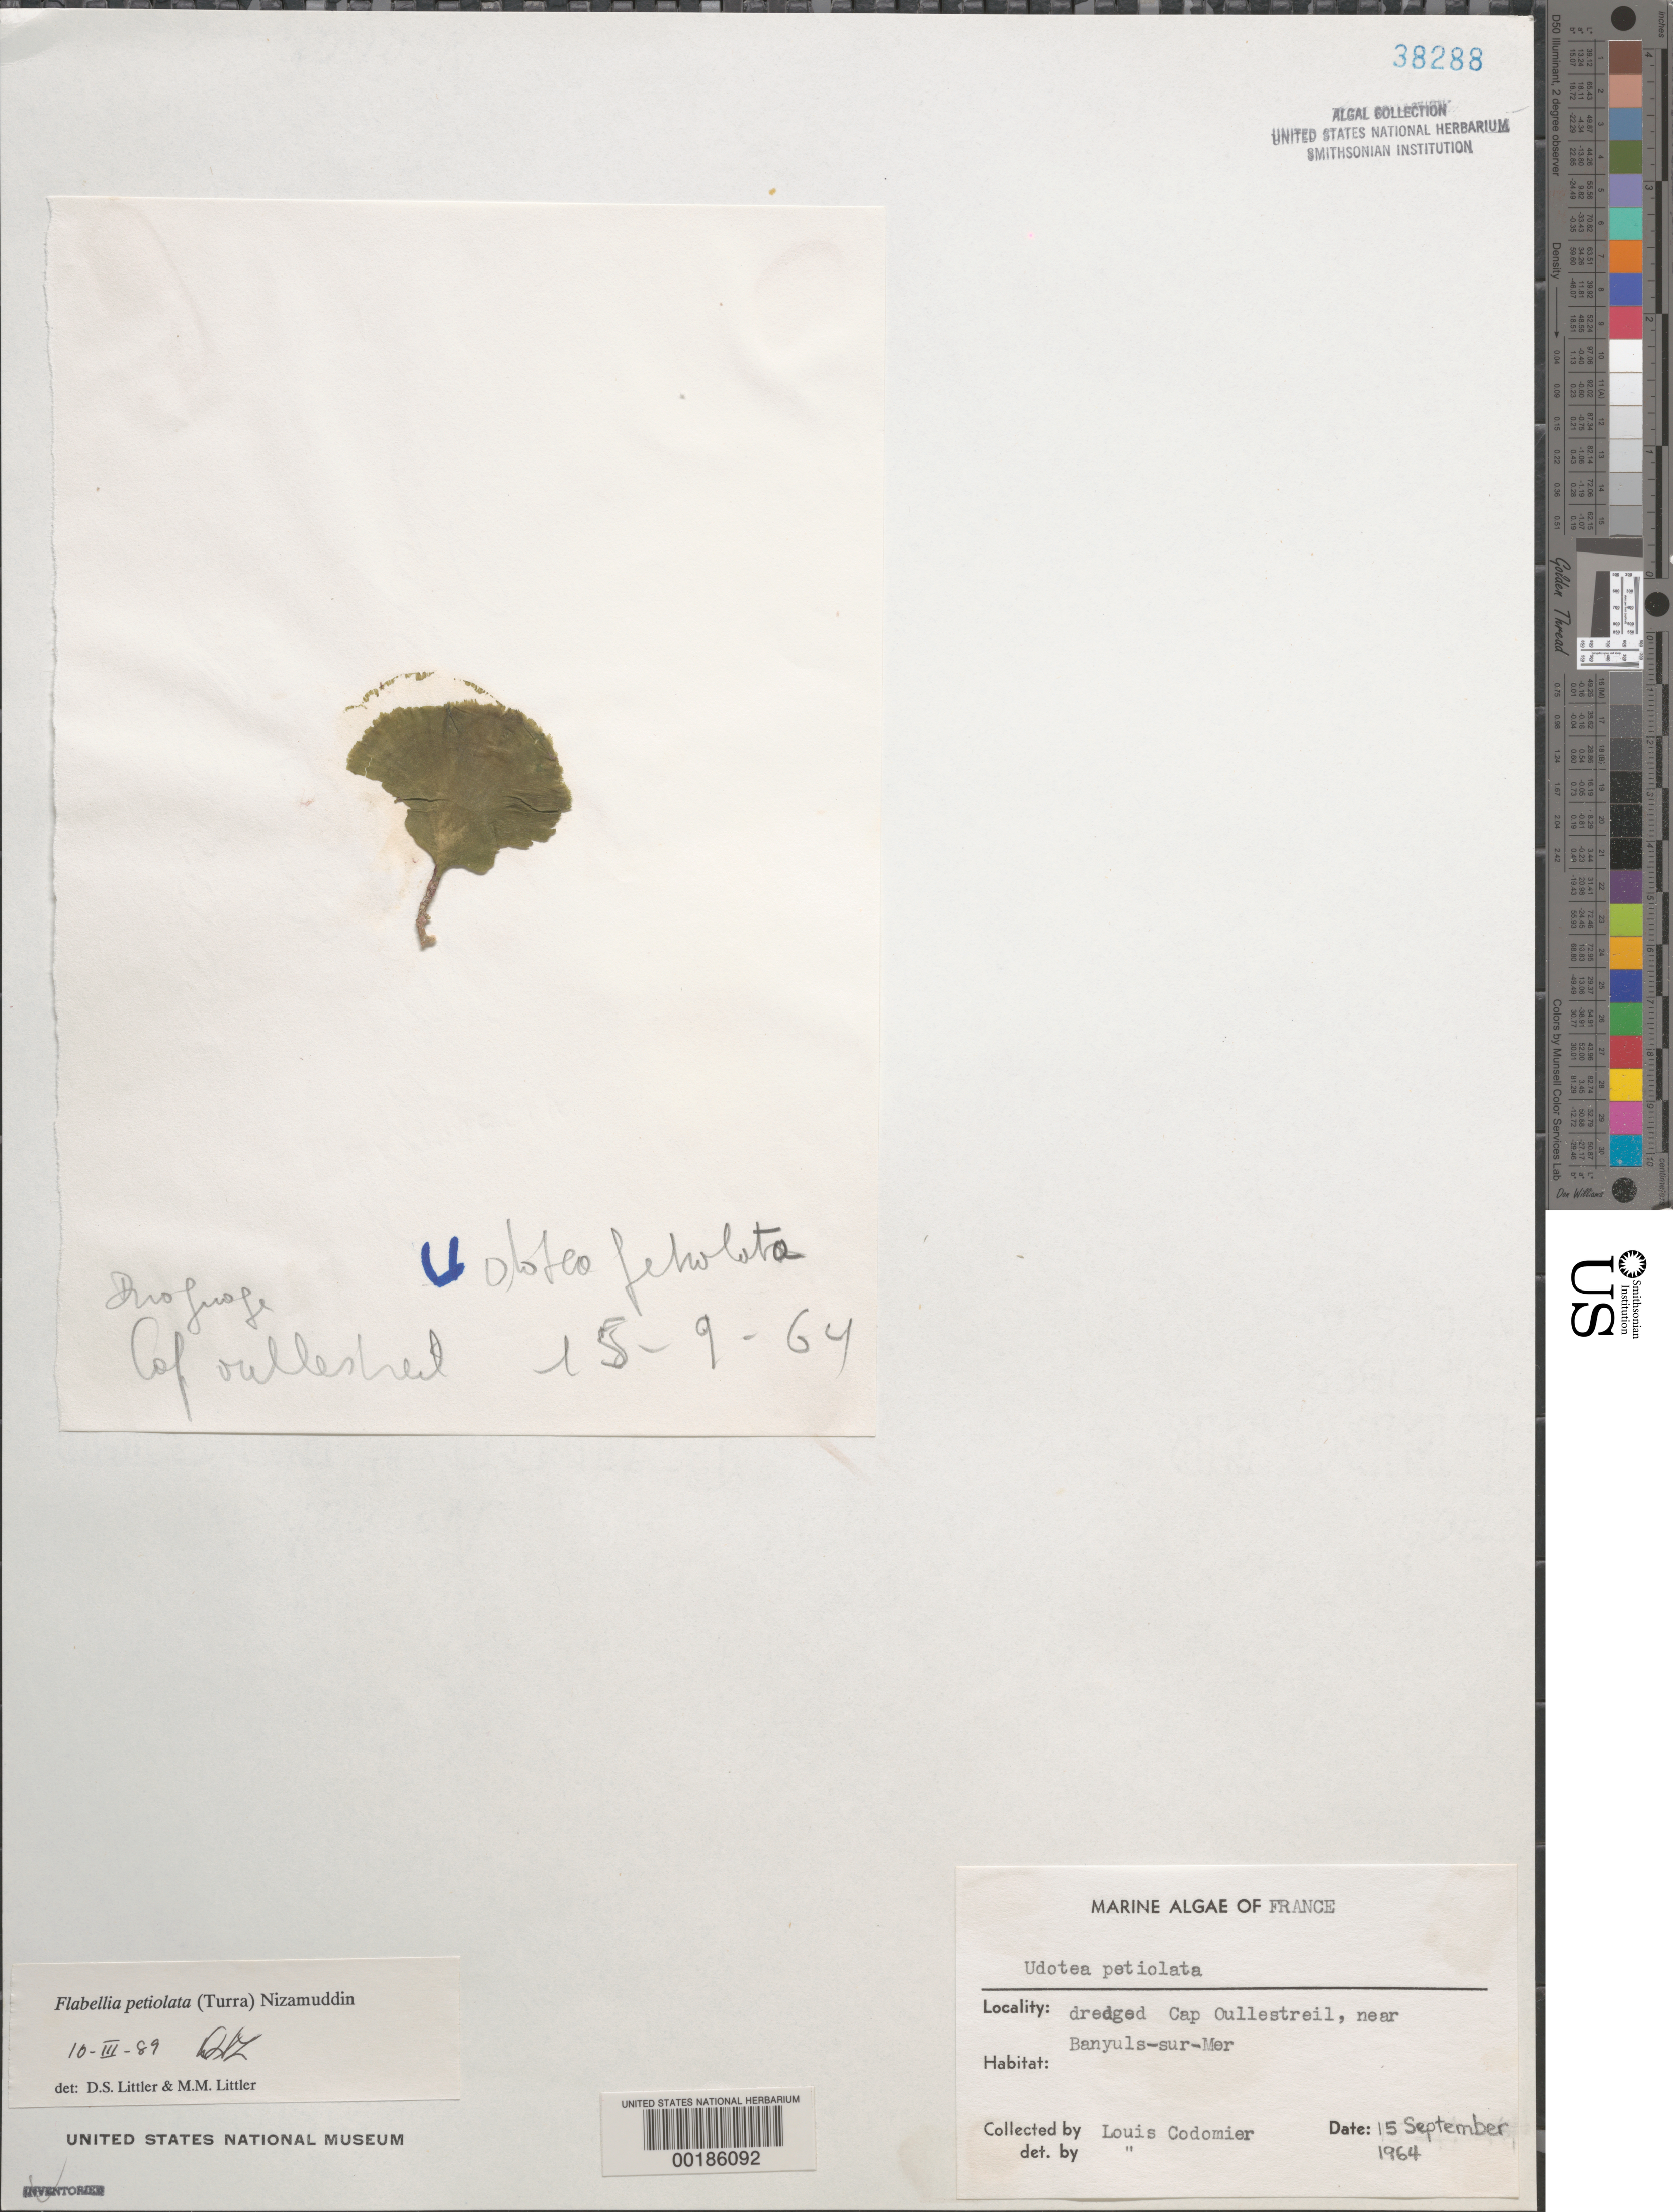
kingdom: Plantae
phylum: Chlorophyta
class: Ulvophyceae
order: Bryopsidales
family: Codiaceae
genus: Flabellia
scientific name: Flabellia petiolata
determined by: Littler, D. S.; Littler, M. M.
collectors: L. Codomier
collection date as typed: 15 Sep 1964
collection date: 1964-09-15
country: France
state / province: Occitanie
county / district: Pyrénées-Orientales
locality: Cap Oullestreil. near Banyuls-sur-Mer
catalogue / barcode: US 38288